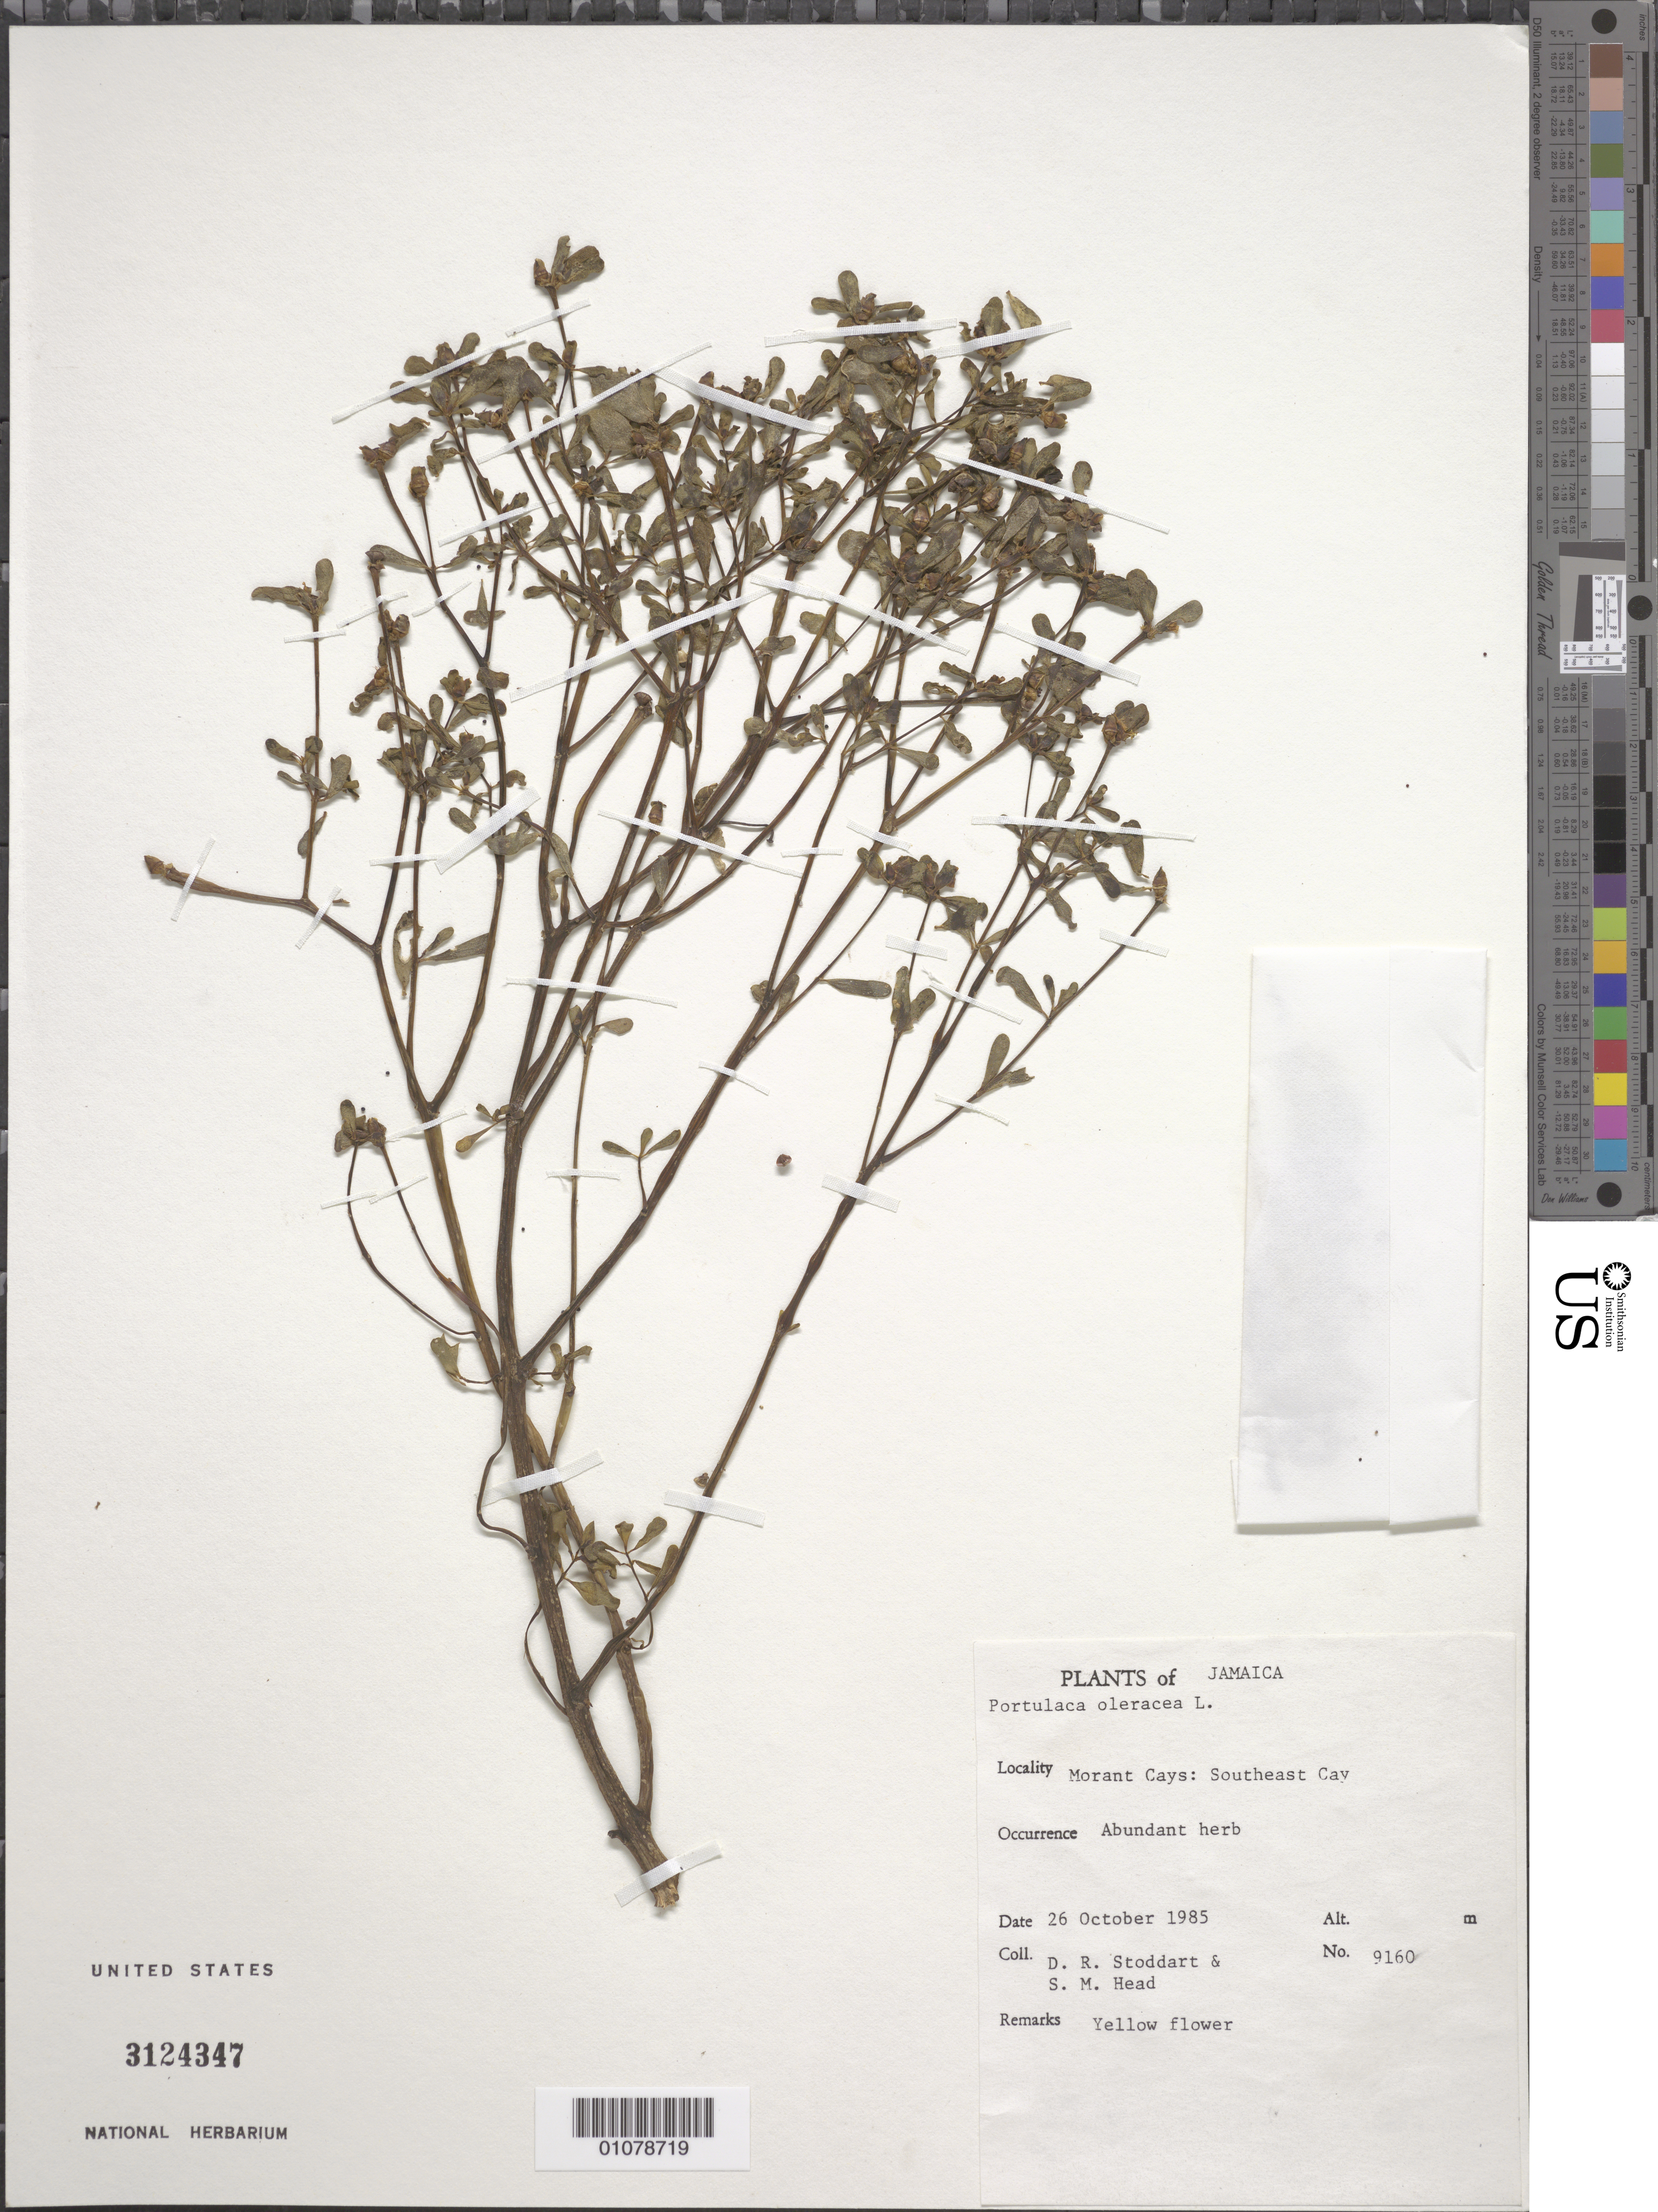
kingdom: Plantae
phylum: Tracheophyta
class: Magnoliopsida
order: Caryophyllales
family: Portulacaceae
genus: Portulaca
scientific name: Portulaca oleracea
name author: L.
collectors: D. R. Stoddart & S. Head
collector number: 9160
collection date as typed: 26 Oct 1985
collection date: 1985-10-26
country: Jamaica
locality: Morant Cays: Southeast Cay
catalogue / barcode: US 3124347